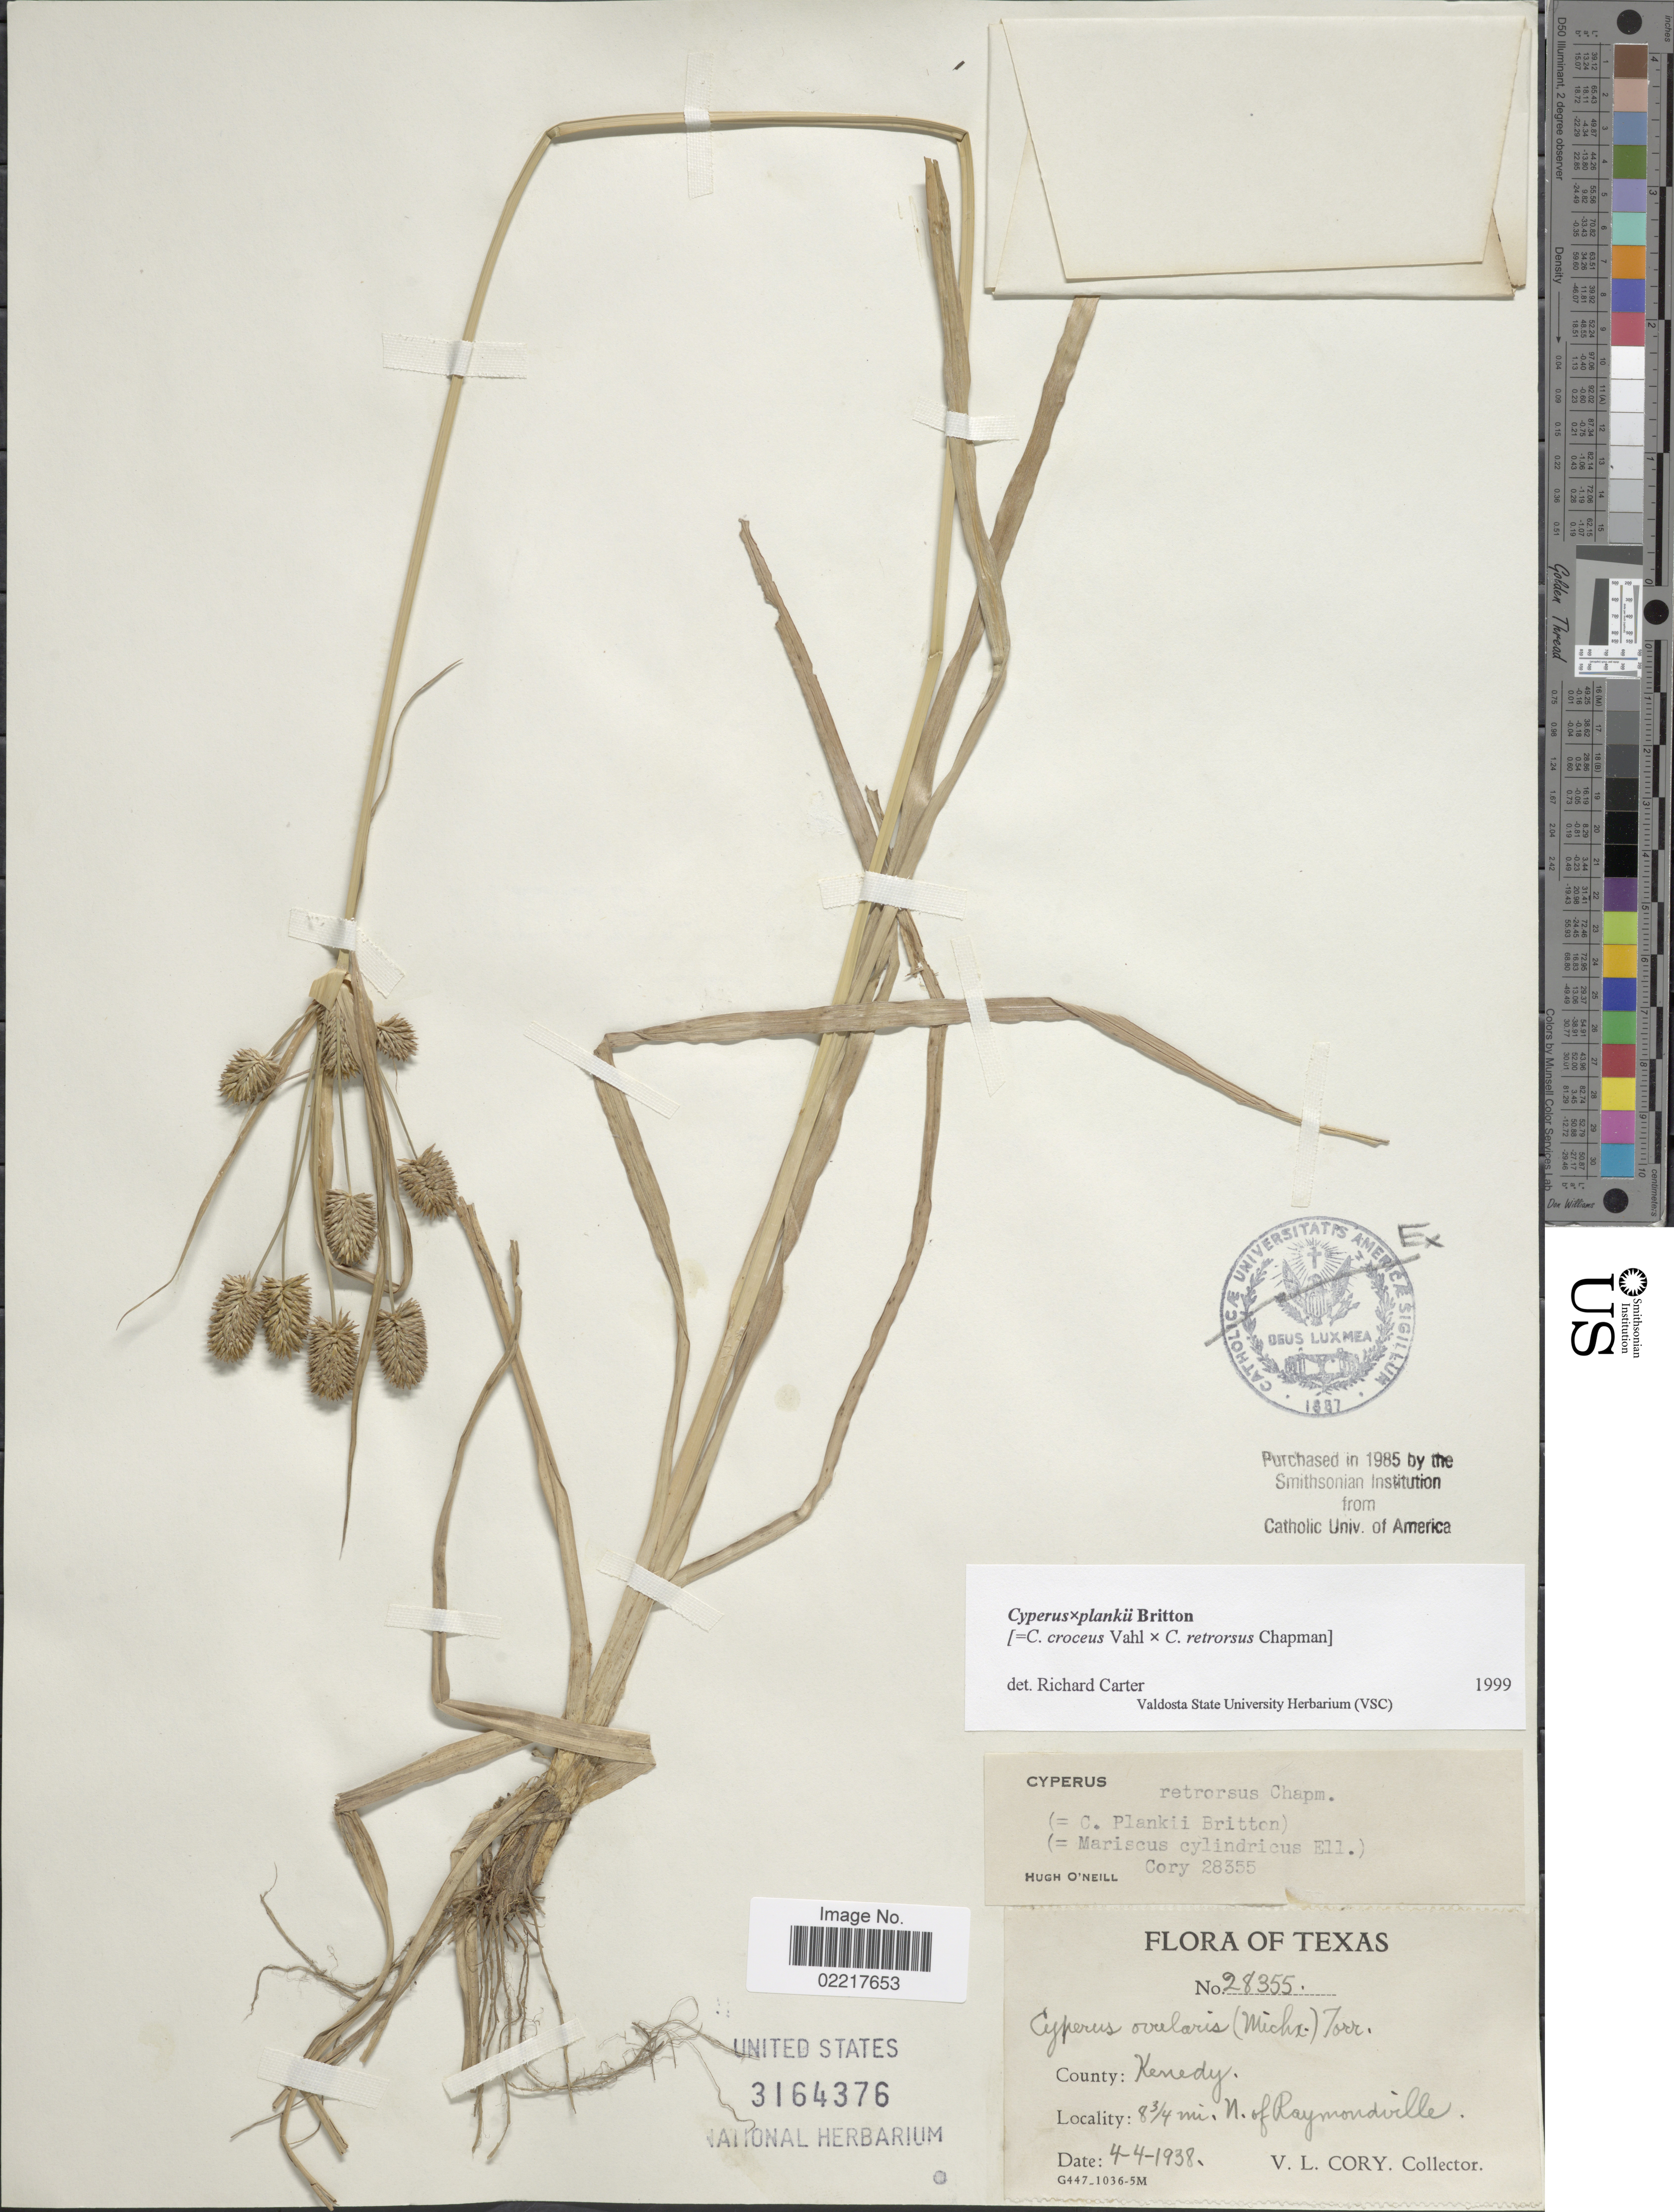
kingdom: Plantae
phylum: Tracheophyta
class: Liliopsida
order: Poales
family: Cyperaceae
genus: Cyperus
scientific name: Cyperus x plankii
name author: Britton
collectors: V. Cory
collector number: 28355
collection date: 1938-04-04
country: United States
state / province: Texas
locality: County: Kenedy, 8 3/4 mi. N. of Raymondville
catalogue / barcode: US 3164376